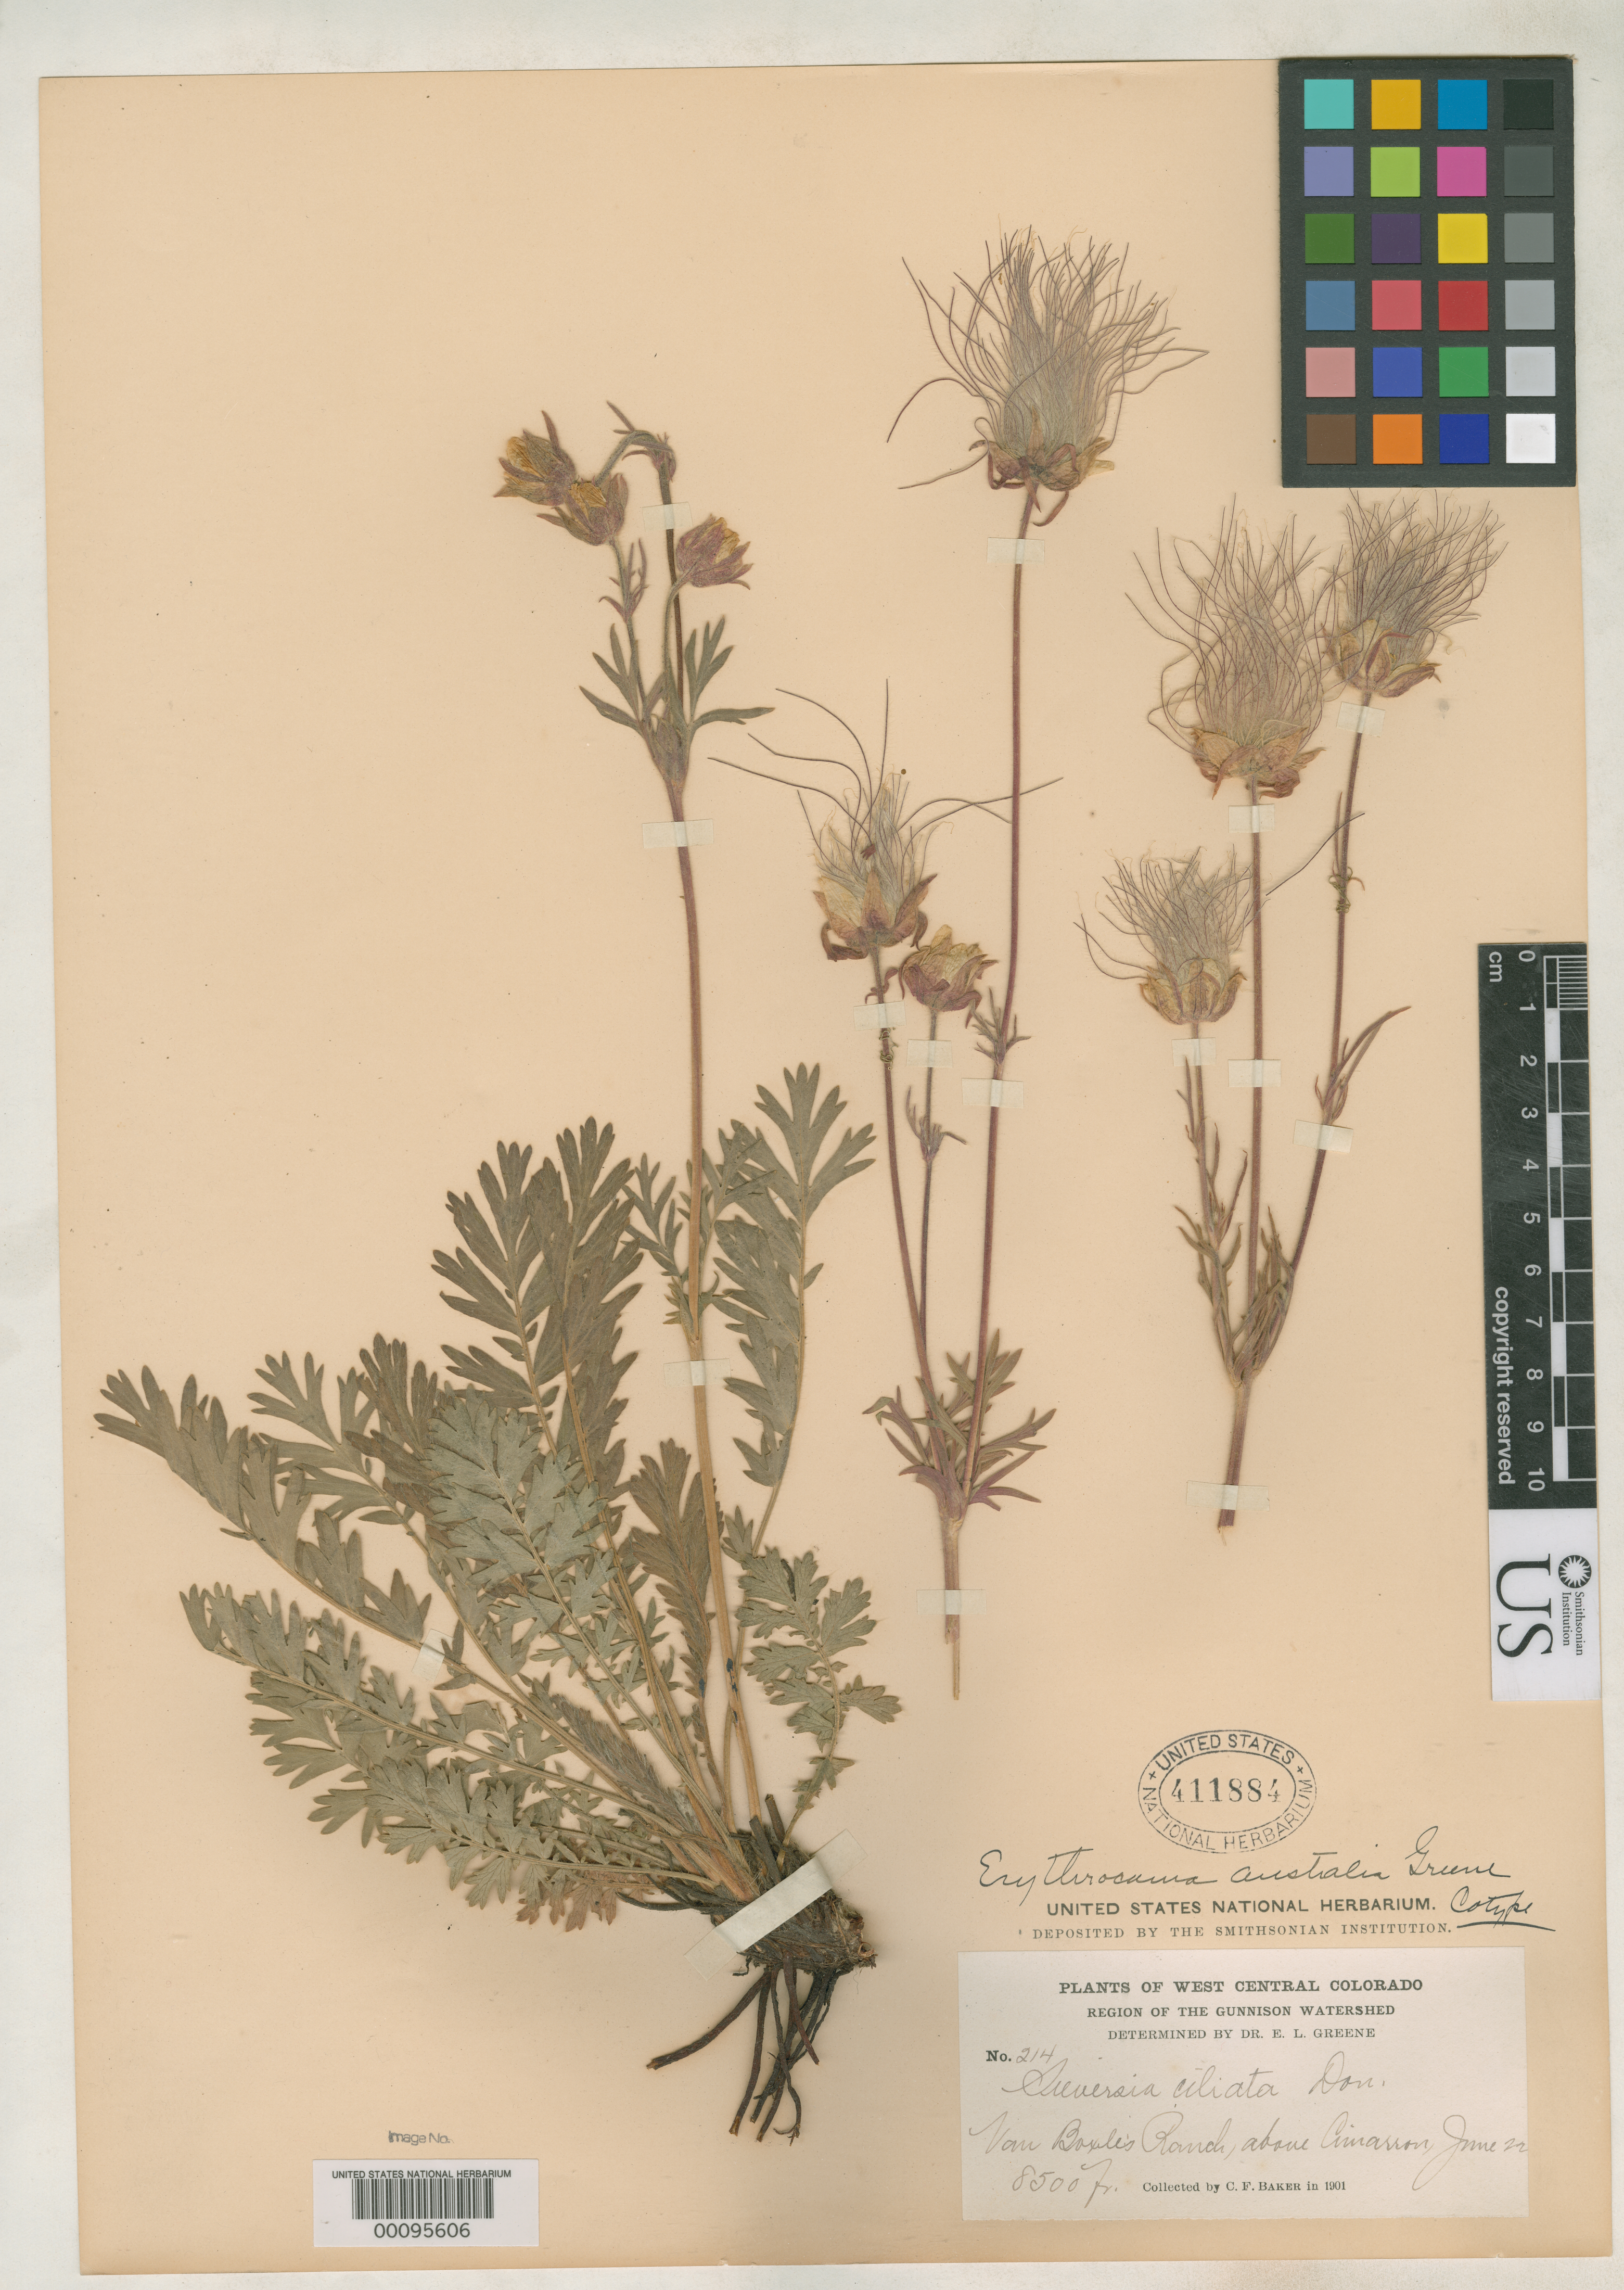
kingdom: Plantae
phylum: Tracheophyta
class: Magnoliopsida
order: Rosales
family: Rosaceae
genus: Erythrocoma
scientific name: Erythrocoma australis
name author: Greene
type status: Isotype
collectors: C. F. Baker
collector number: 214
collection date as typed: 22 Jun 1901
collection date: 1901-06-22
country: United States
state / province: Colorado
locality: Above Cimarron.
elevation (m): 2591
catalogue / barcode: US 411884